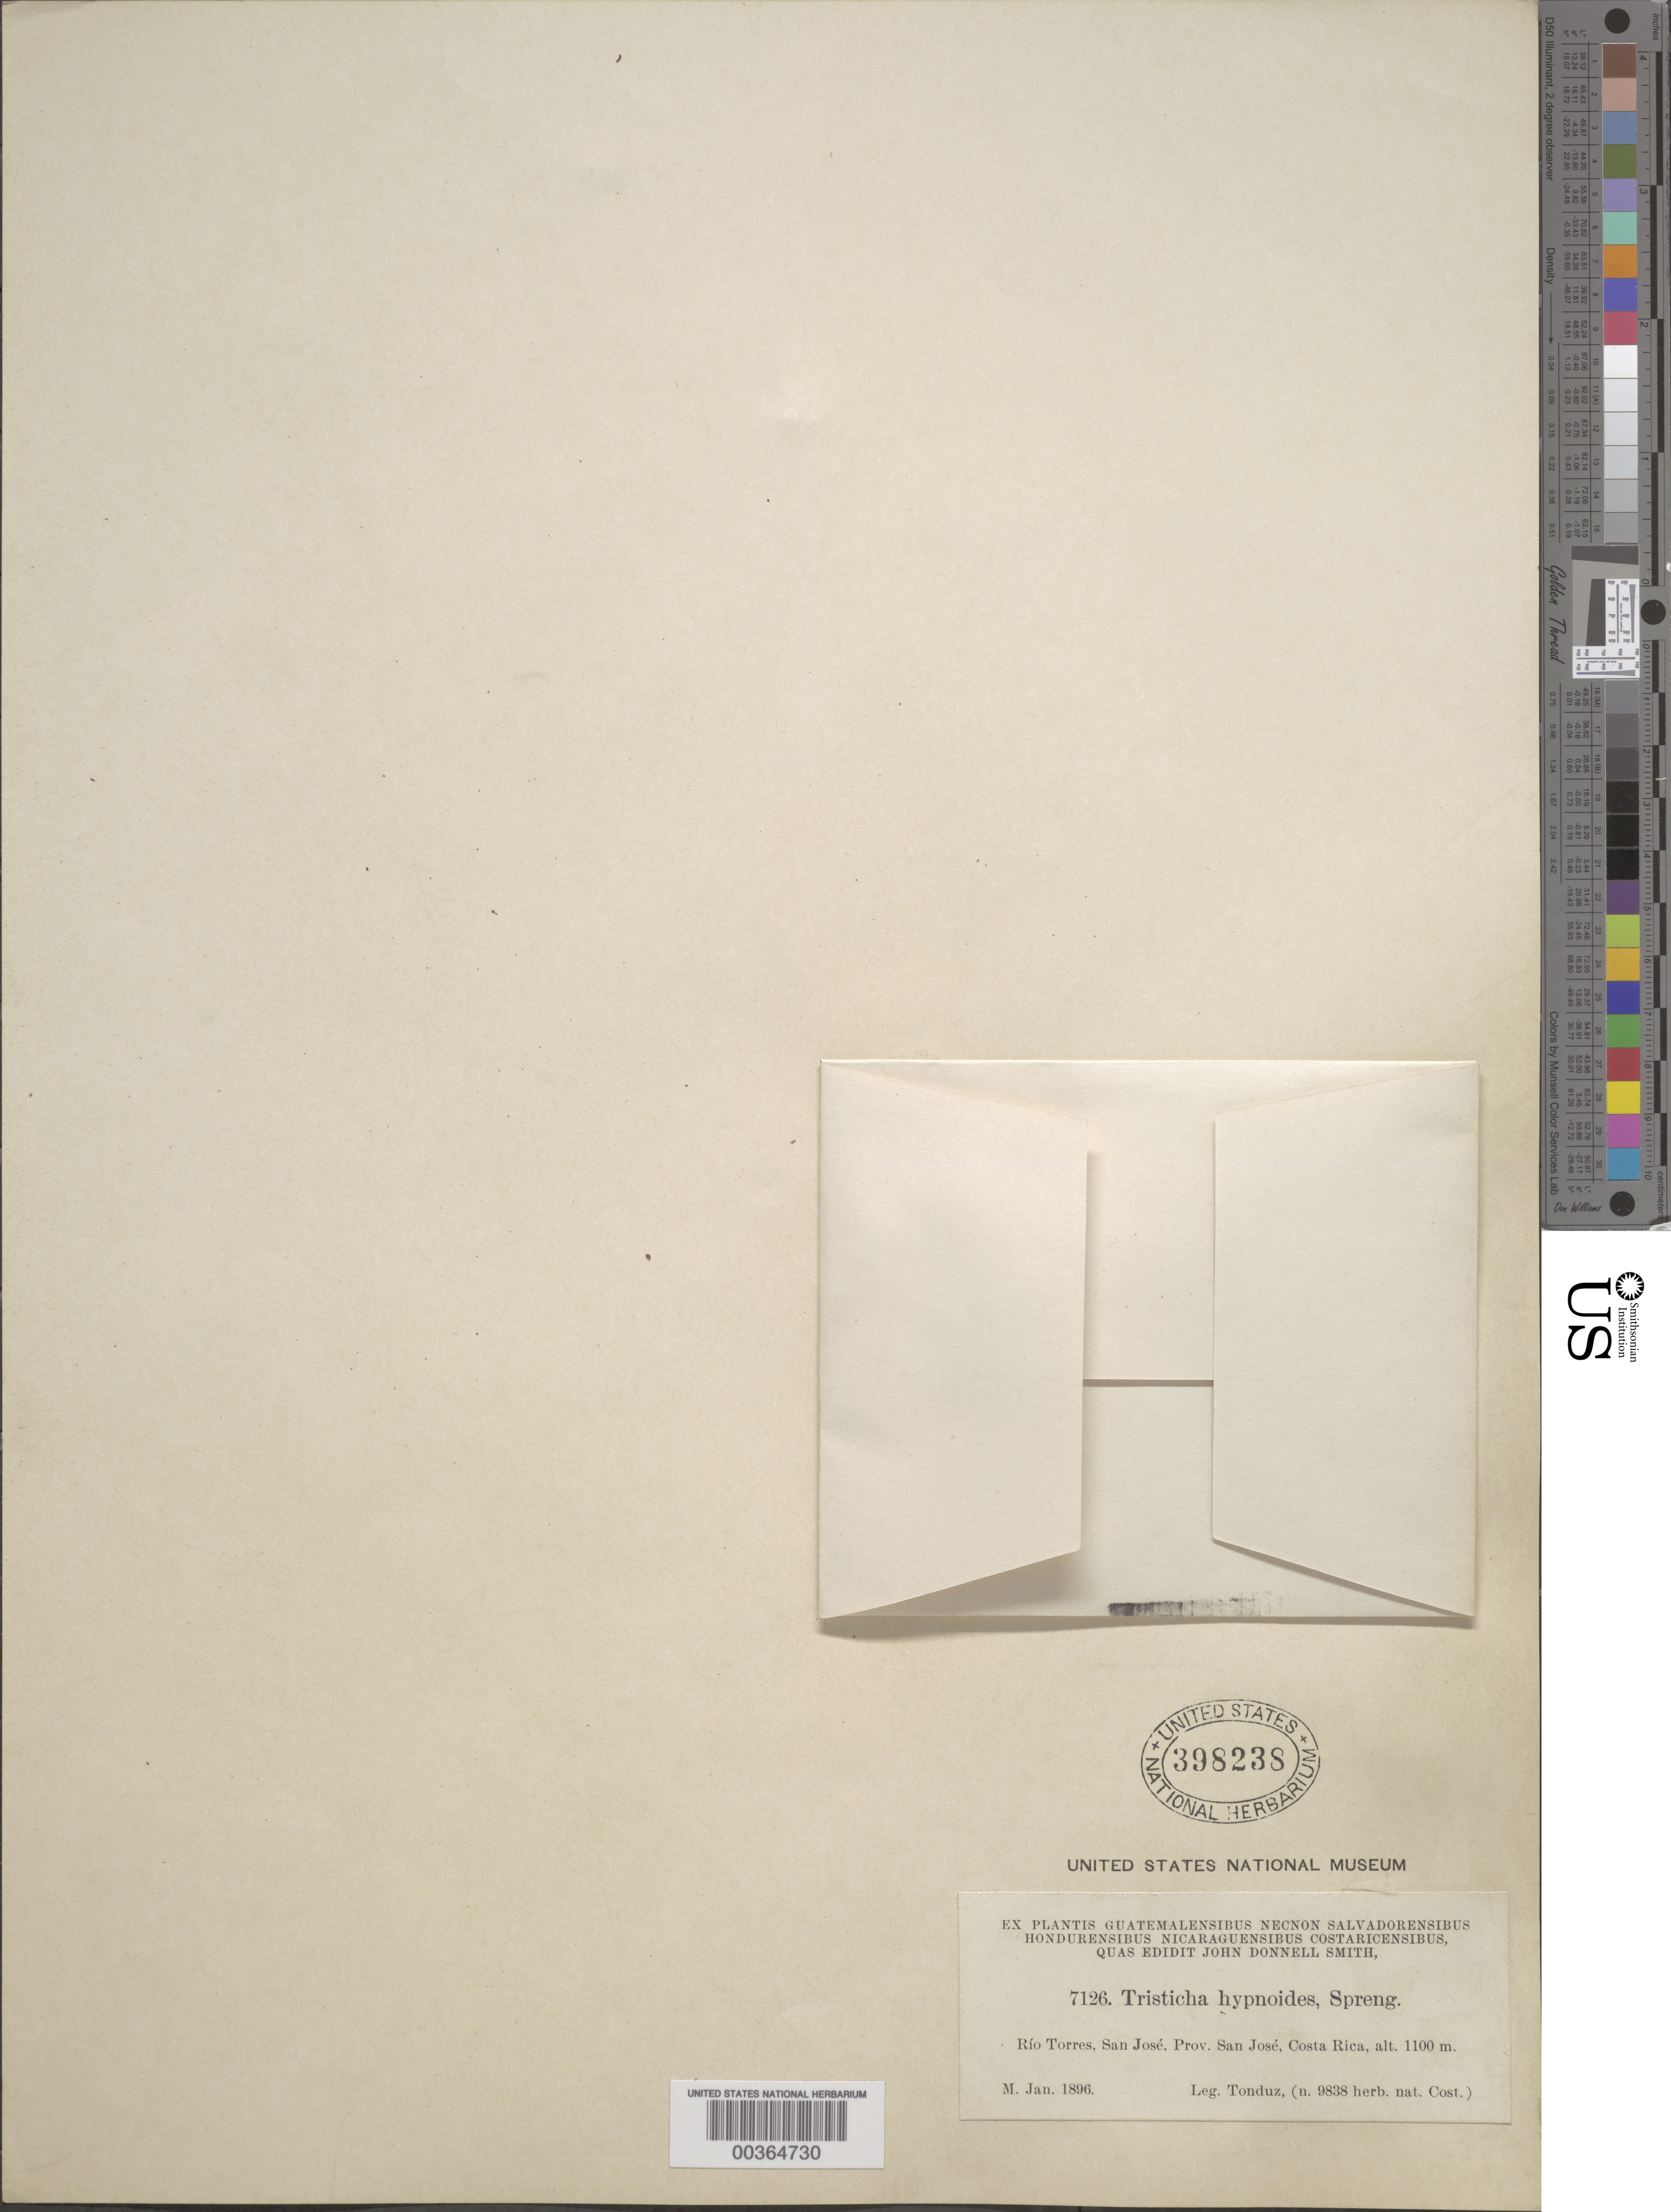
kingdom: Plantae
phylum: Tracheophyta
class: Magnoliopsida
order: Malpighiales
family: Podostemaceae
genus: Tristicha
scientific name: Tristicha trifaria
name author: (Willd.) Spreng.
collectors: A. Tonduz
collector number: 9838 Herb. Nat. Cost.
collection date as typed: Jan 1896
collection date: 1896-01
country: Costa Rica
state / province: San José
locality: Rio torres, san jose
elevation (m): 1100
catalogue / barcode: US 398238